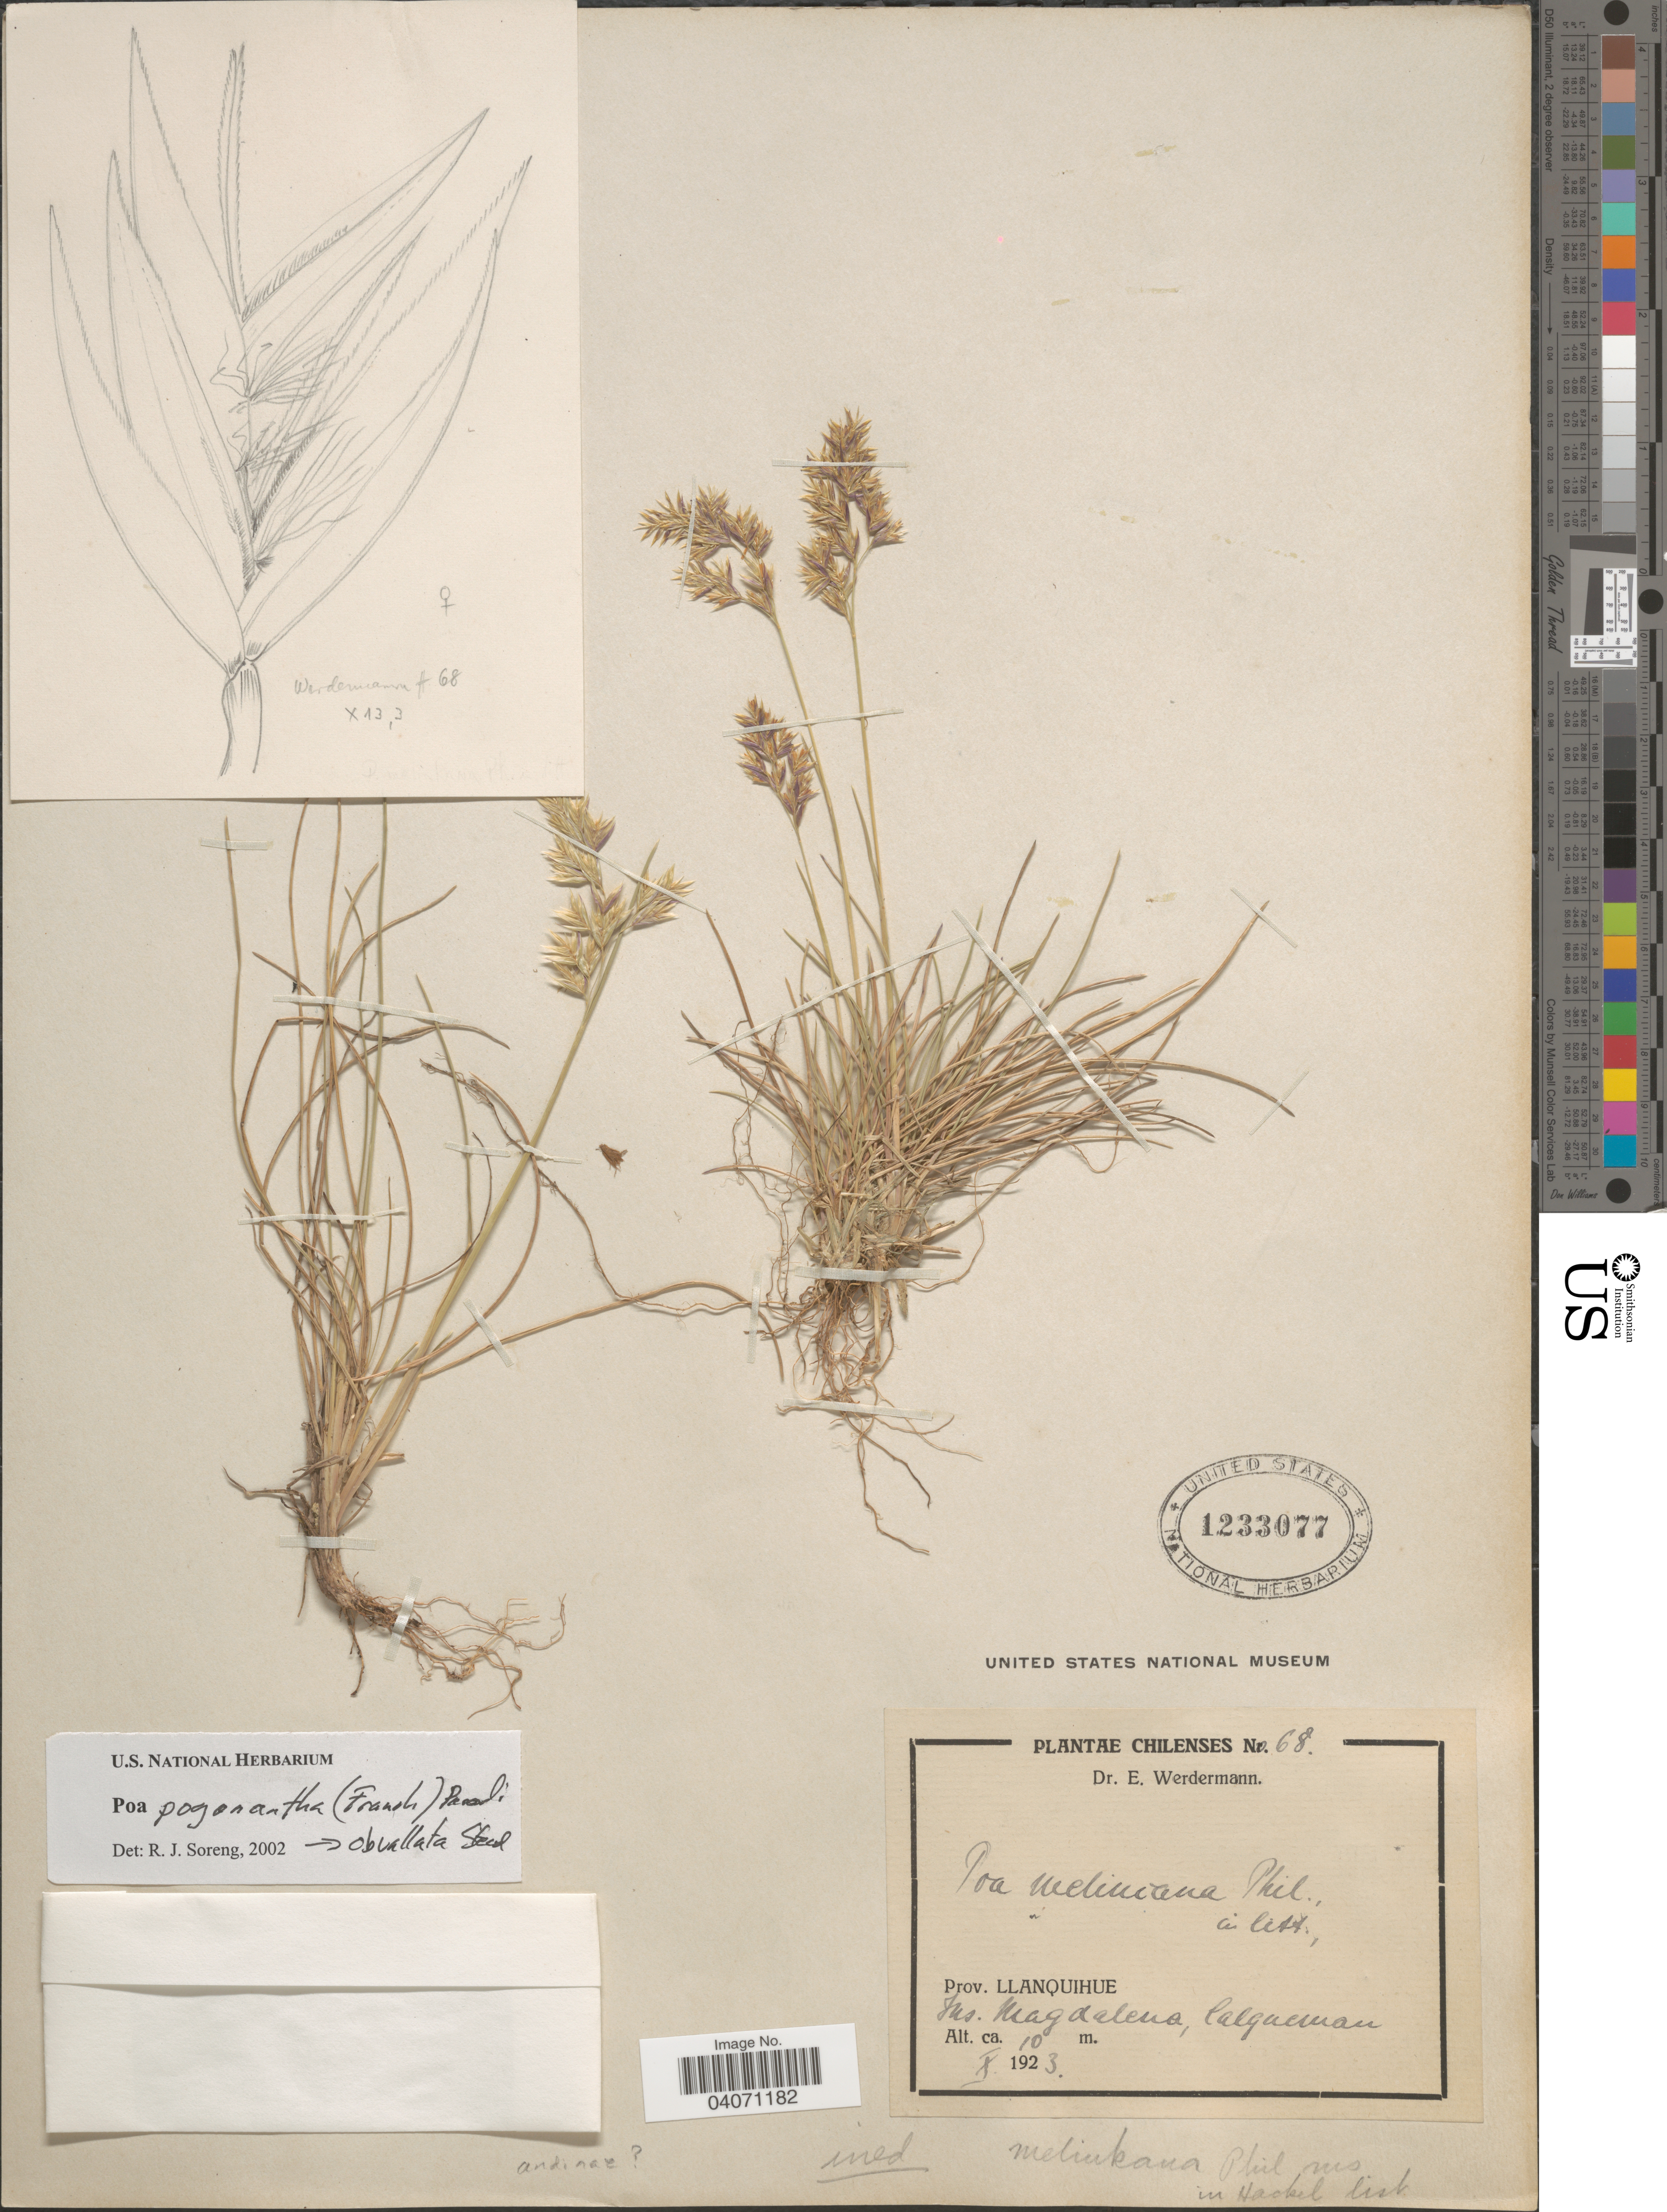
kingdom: Plantae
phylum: Tracheophyta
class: Liliopsida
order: Poales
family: Poaceae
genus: Poa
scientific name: Poa obvallata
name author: Steud.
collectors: E. Werdermann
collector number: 68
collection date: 1923-10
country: Chile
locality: Prov. Llanquihue. Ins. Magdalena, Calqueman.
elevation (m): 10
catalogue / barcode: US 1233077